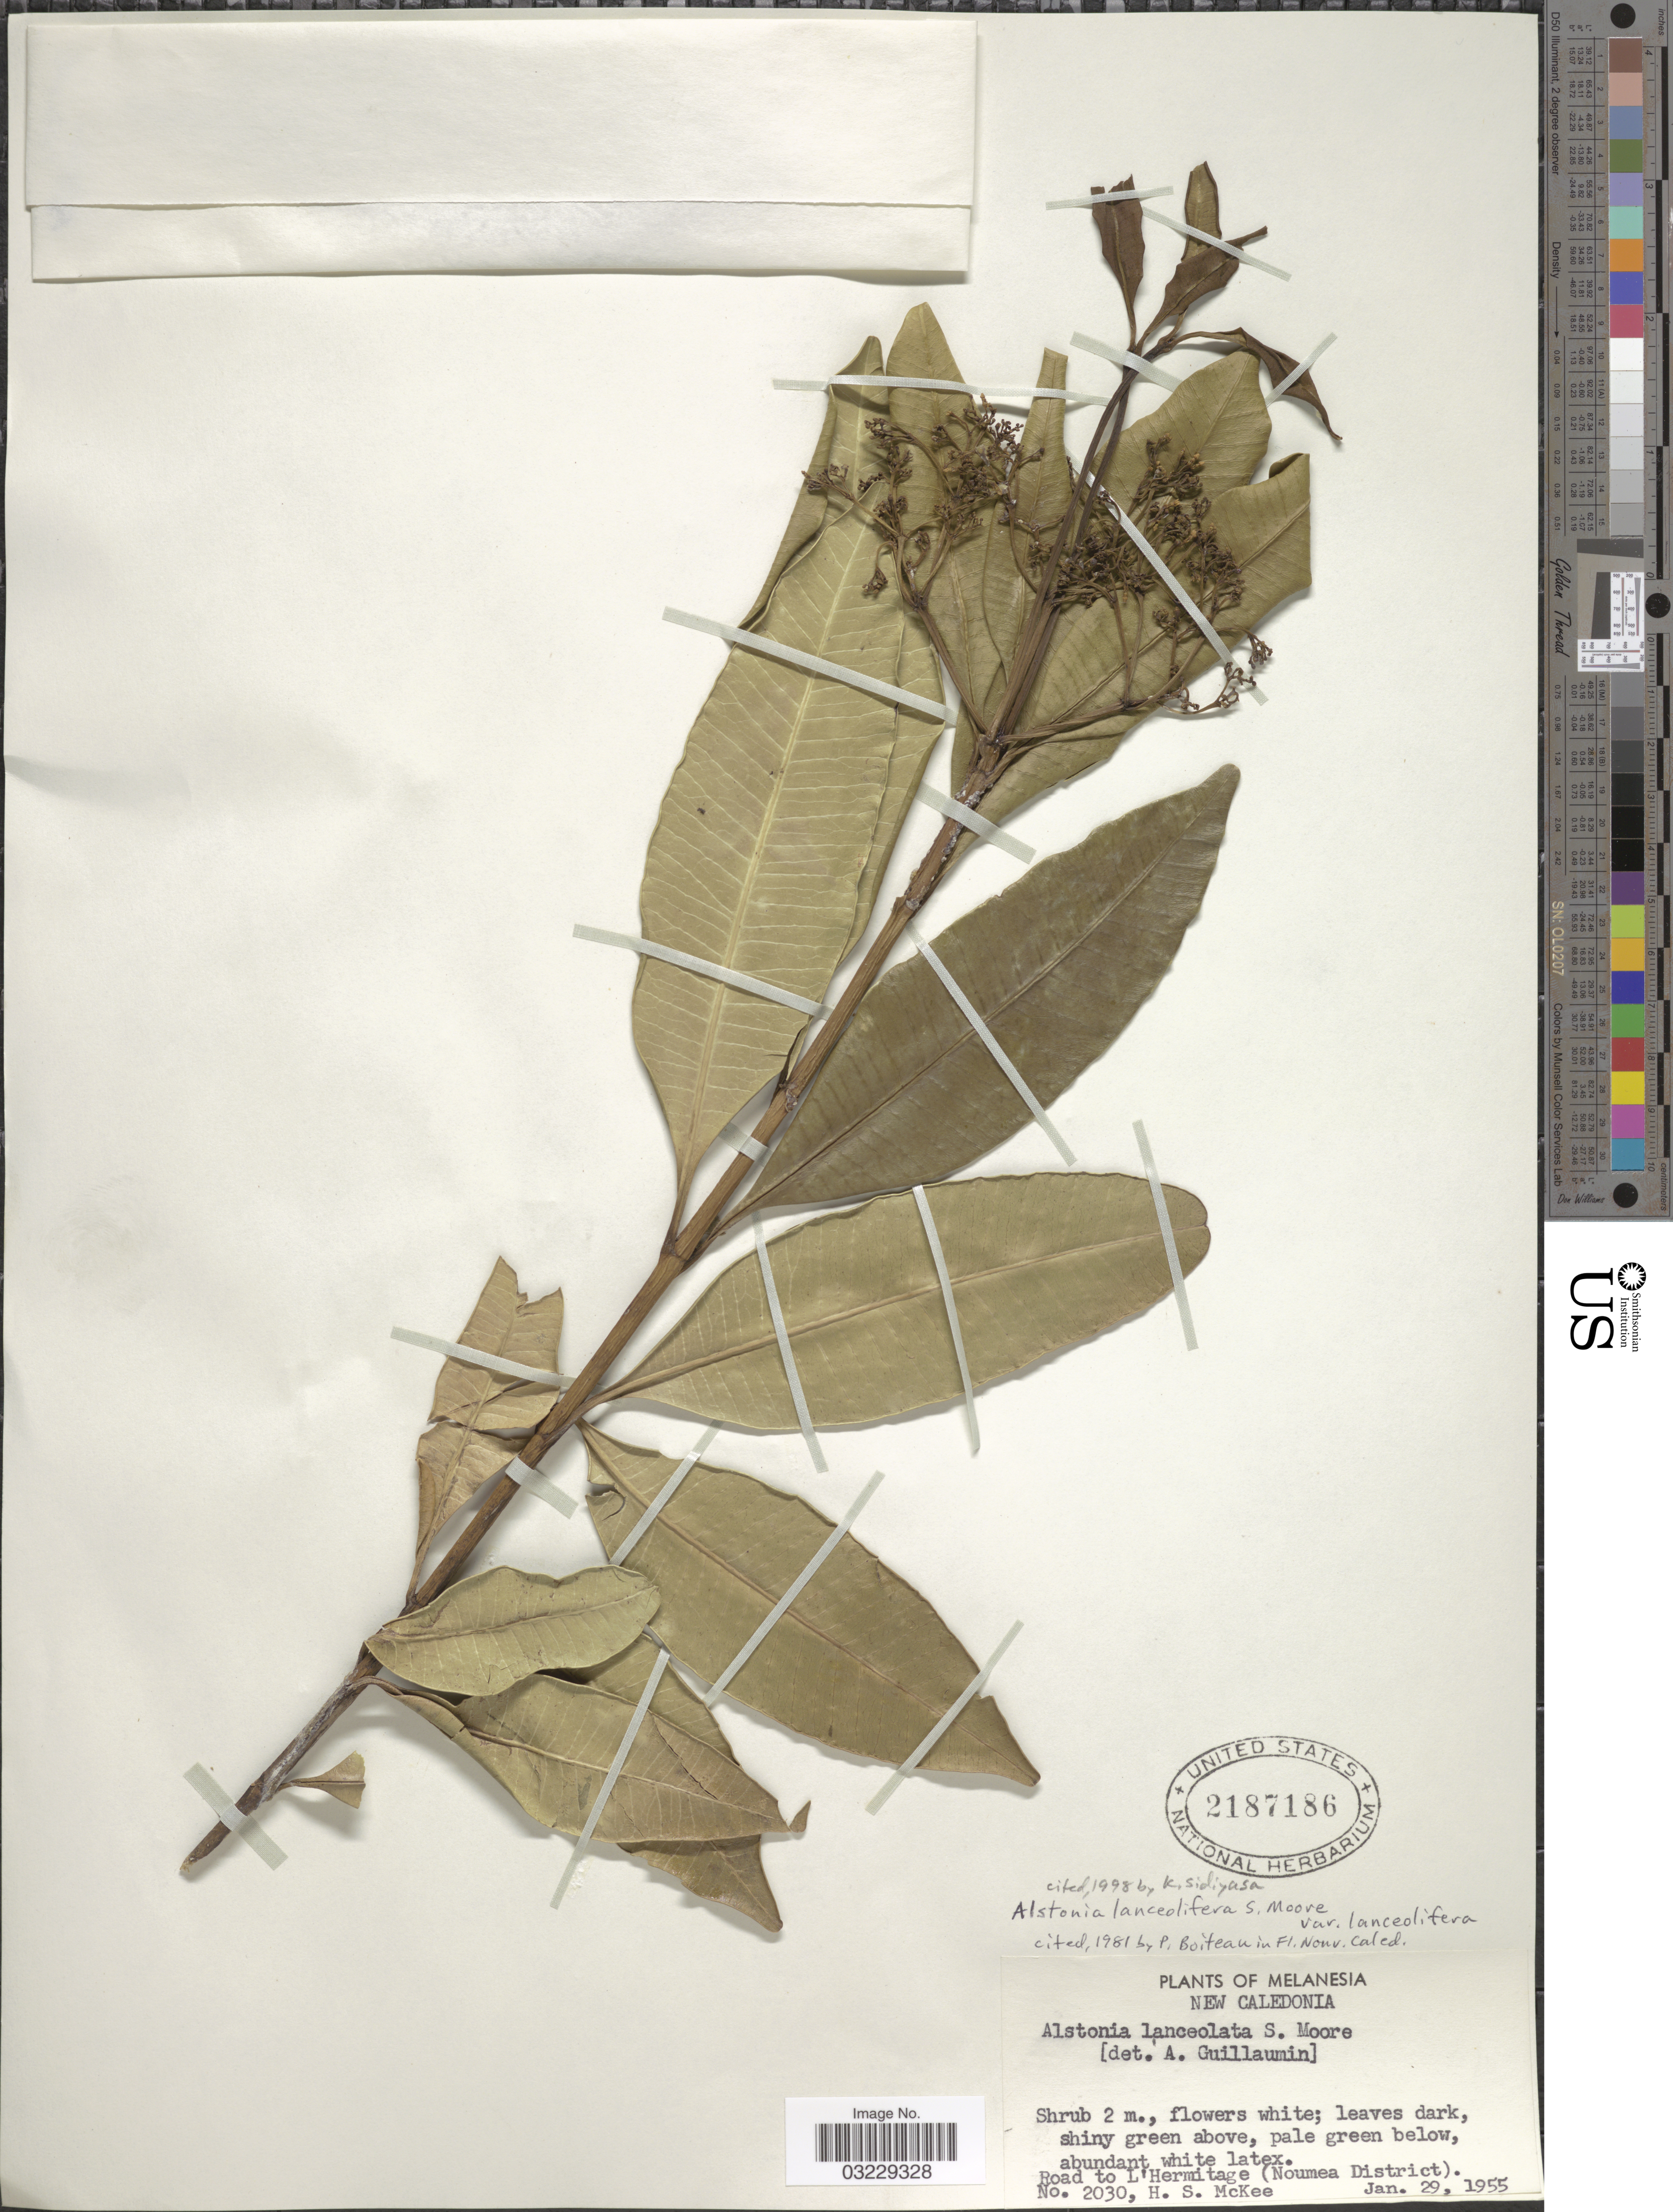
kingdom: Plantae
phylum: Tracheophyta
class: Magnoliopsida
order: Gentianales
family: Apocynaceae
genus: Alstonia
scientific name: Alstonia lanceolifera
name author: S. Moore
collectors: H. S. McKee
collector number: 2030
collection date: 1955-01-29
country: New Caledonia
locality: Melanesia. Road to L'Hermitage (Noumea District).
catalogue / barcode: US 2187186